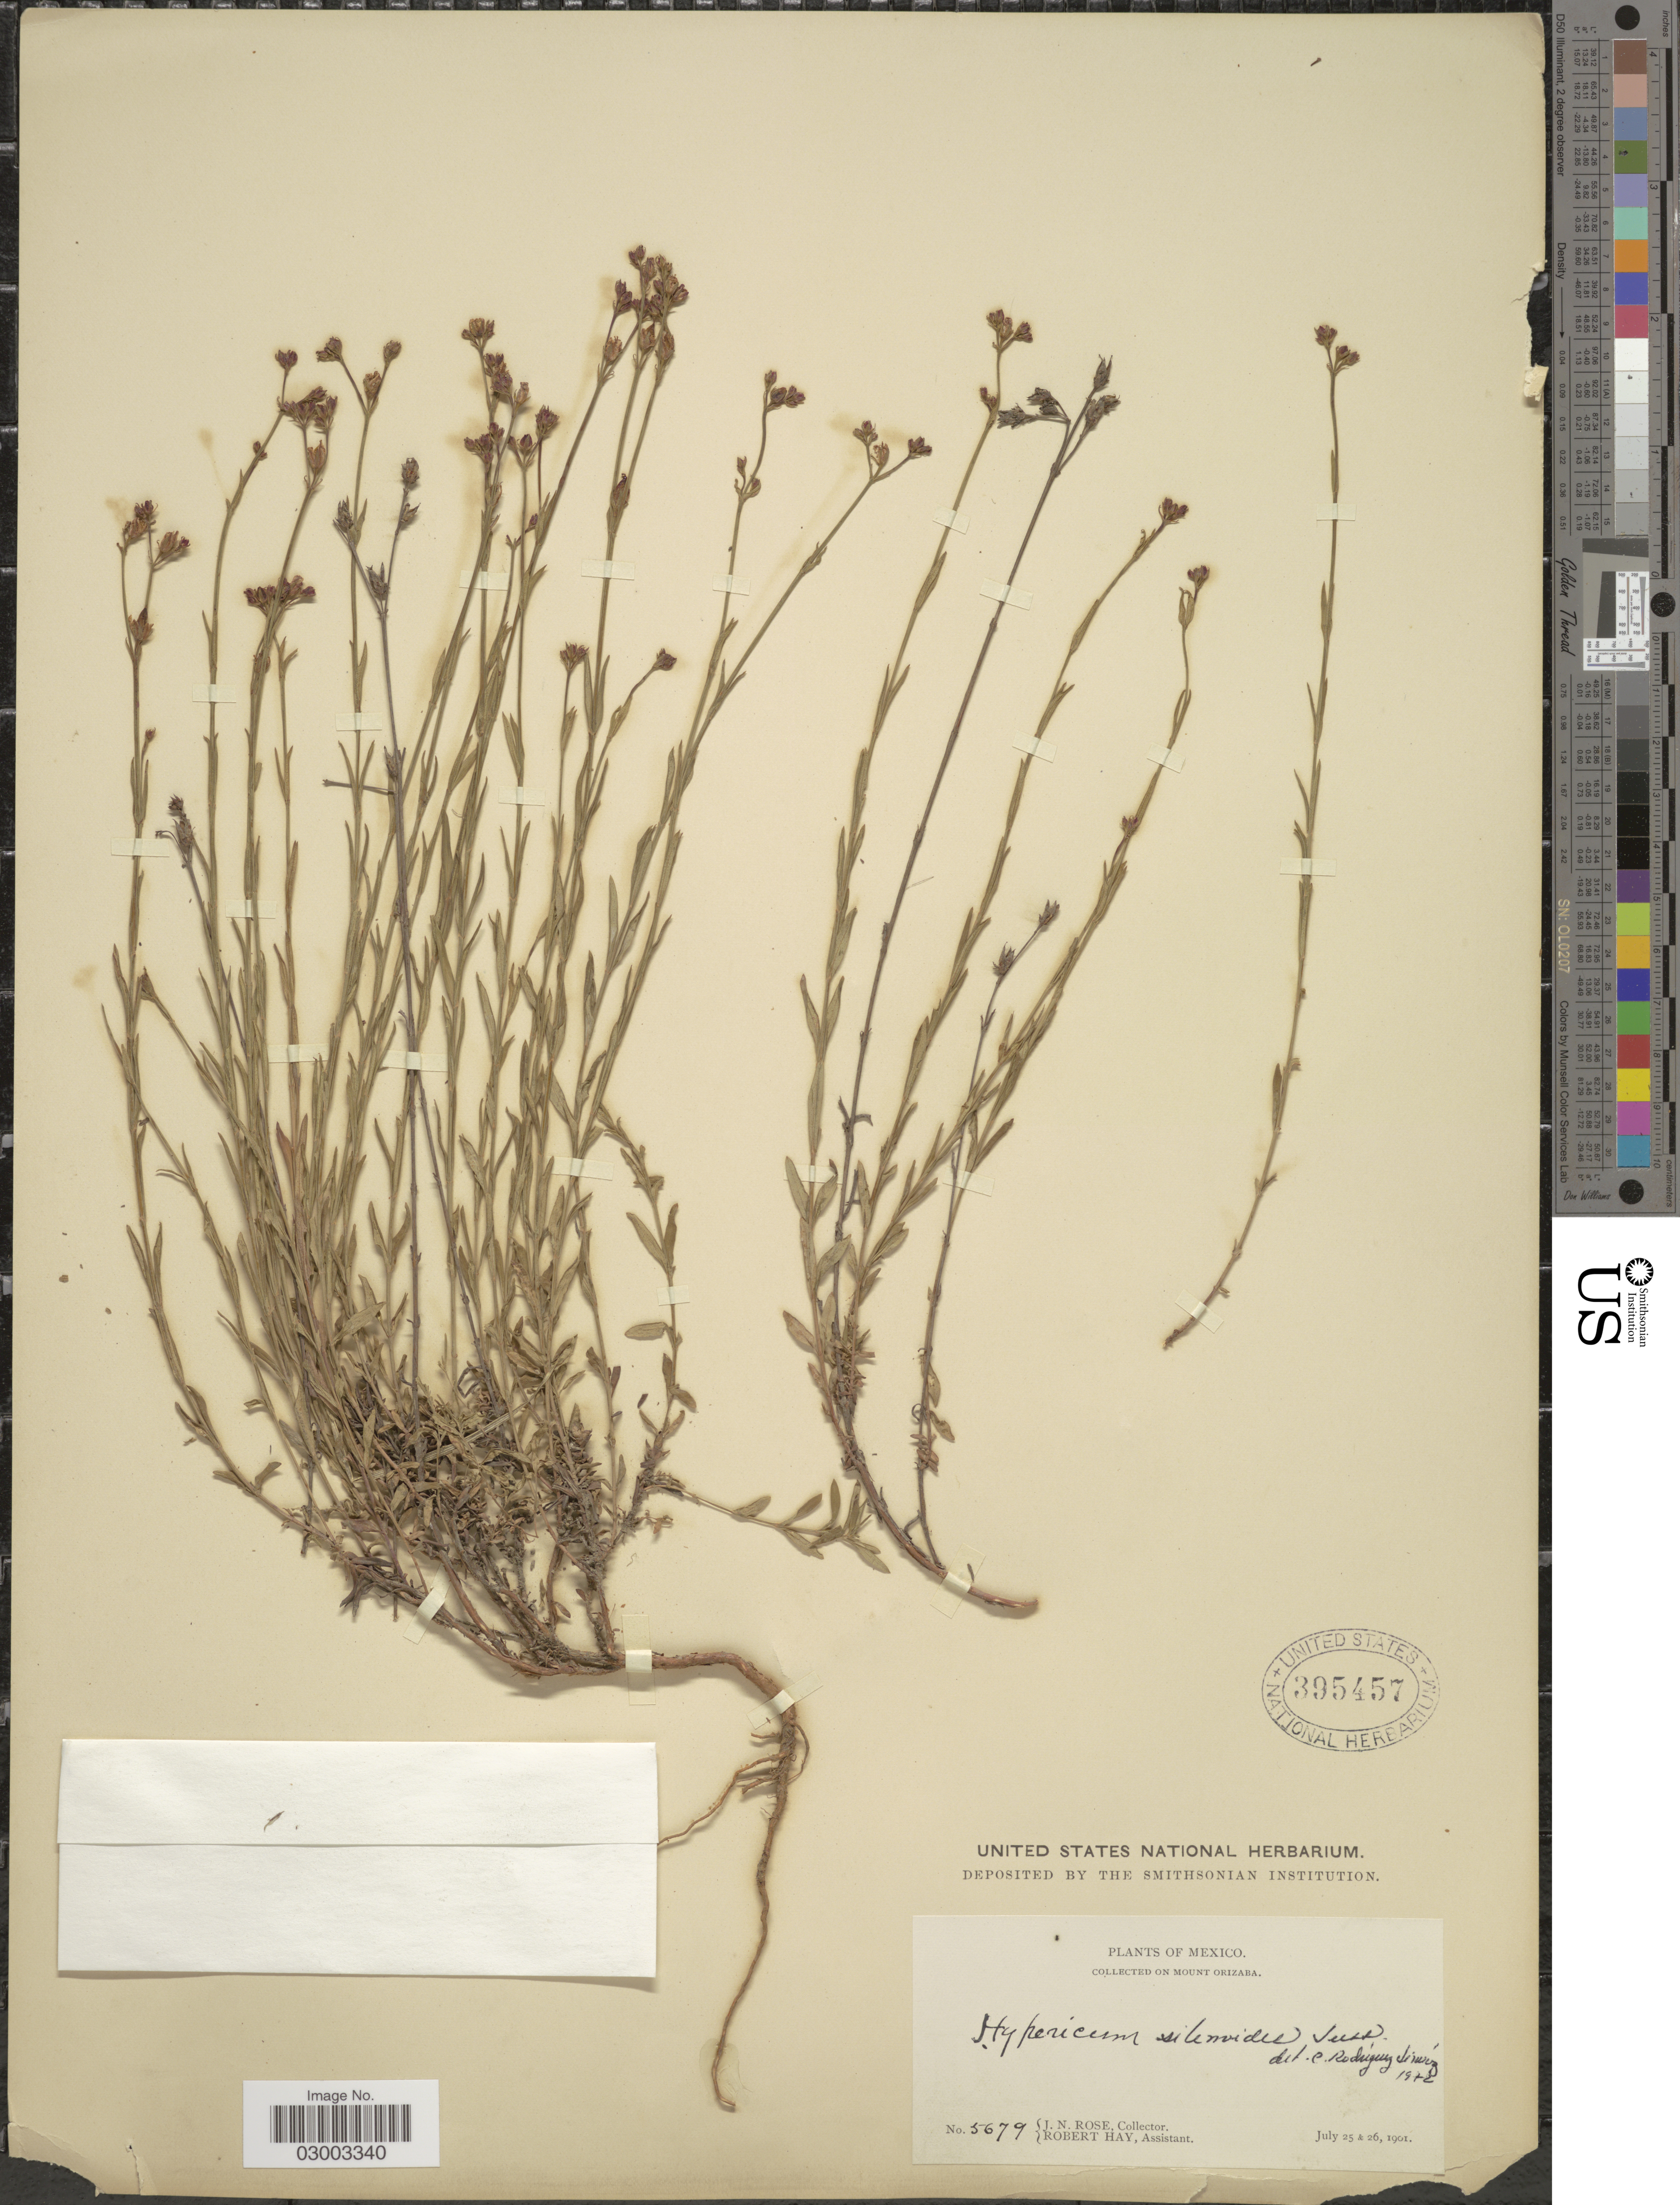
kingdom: Plantae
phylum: Tracheophyta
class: Magnoliopsida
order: Malpighiales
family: Hypericaceae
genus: Hypericum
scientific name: Hypericum silenoides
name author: Juss.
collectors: J. N. Rose & R. Hay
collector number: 5679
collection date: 1901-07-25/1901-07-26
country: Mexico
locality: On Mount Orizaba.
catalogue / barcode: US 395457